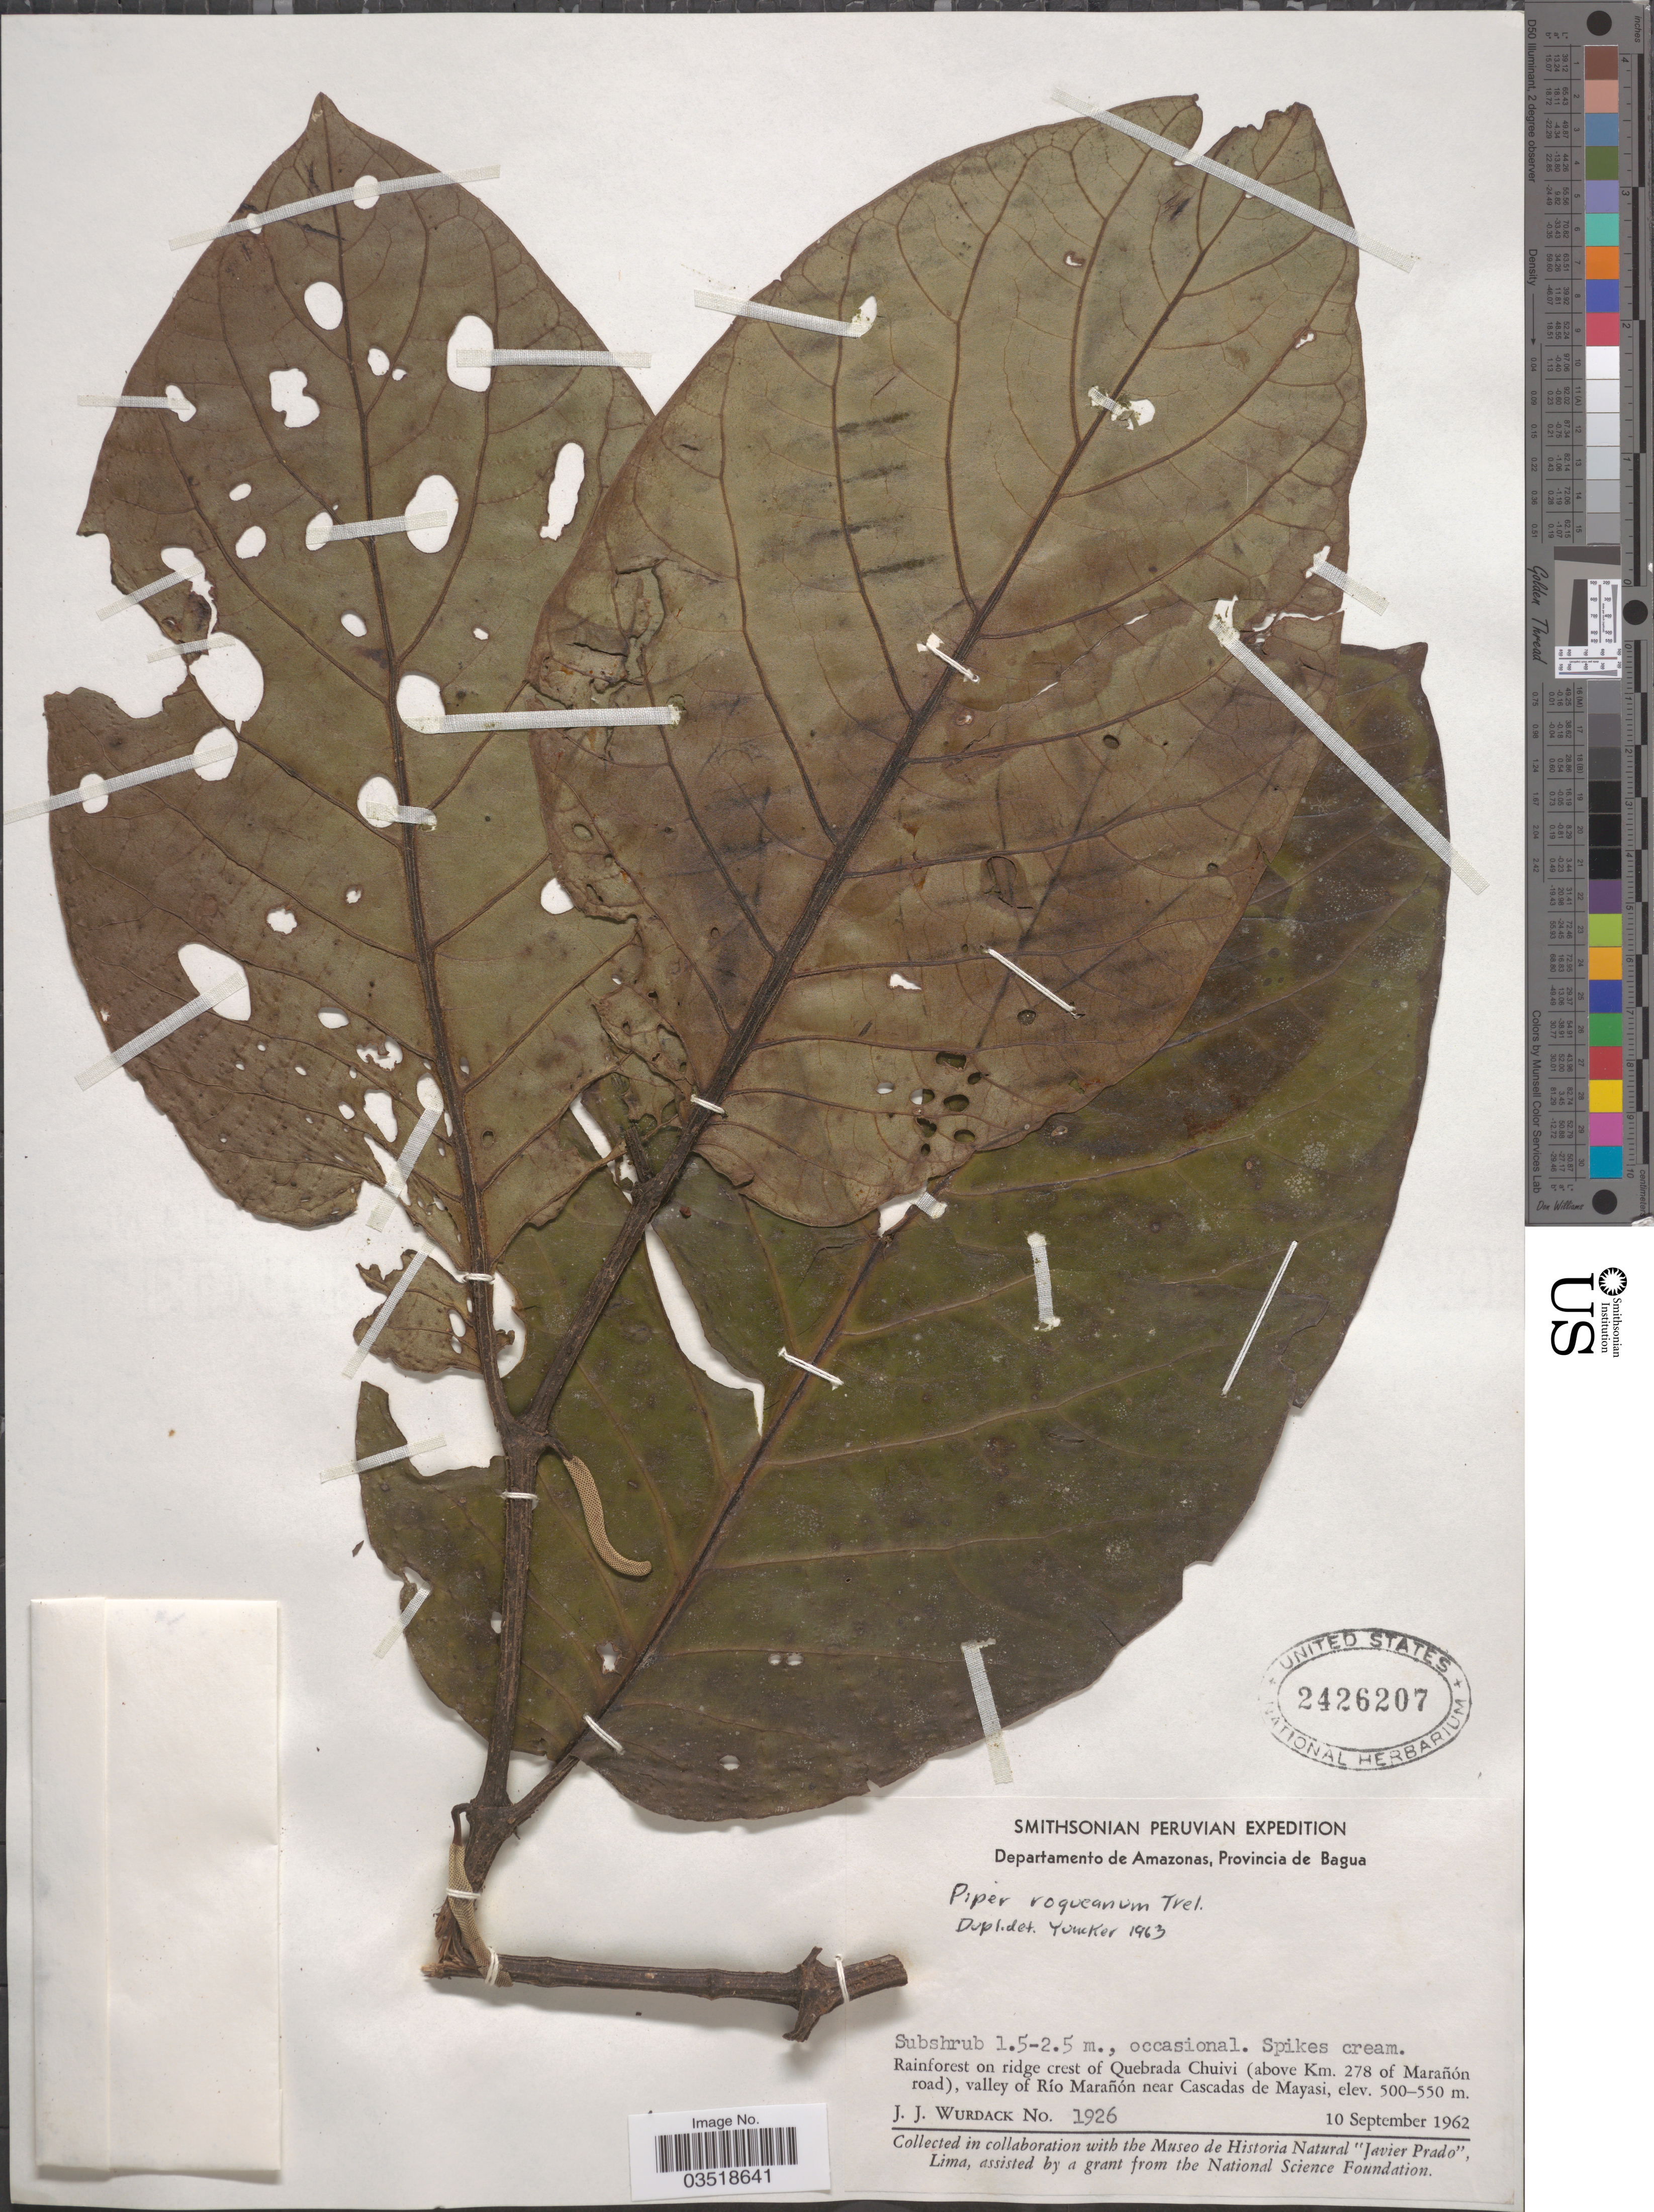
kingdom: Plantae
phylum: Tracheophyta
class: Magnoliopsida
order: Piperales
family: Piperaceae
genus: Piper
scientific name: Piper roqueanum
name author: Trel. in J.F. Macbr.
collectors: J. J. Wurdack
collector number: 1926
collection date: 1962-09-10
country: Peru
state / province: Amazonas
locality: Departamento de Amazonas, Provincia de Bagua. Rainforest on ridge crest of Quebrada Chuivi (above Km. 278 of Marañón road), valley of Río Marañon near Cascadas de Mayasi.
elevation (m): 500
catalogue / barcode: US 2426207